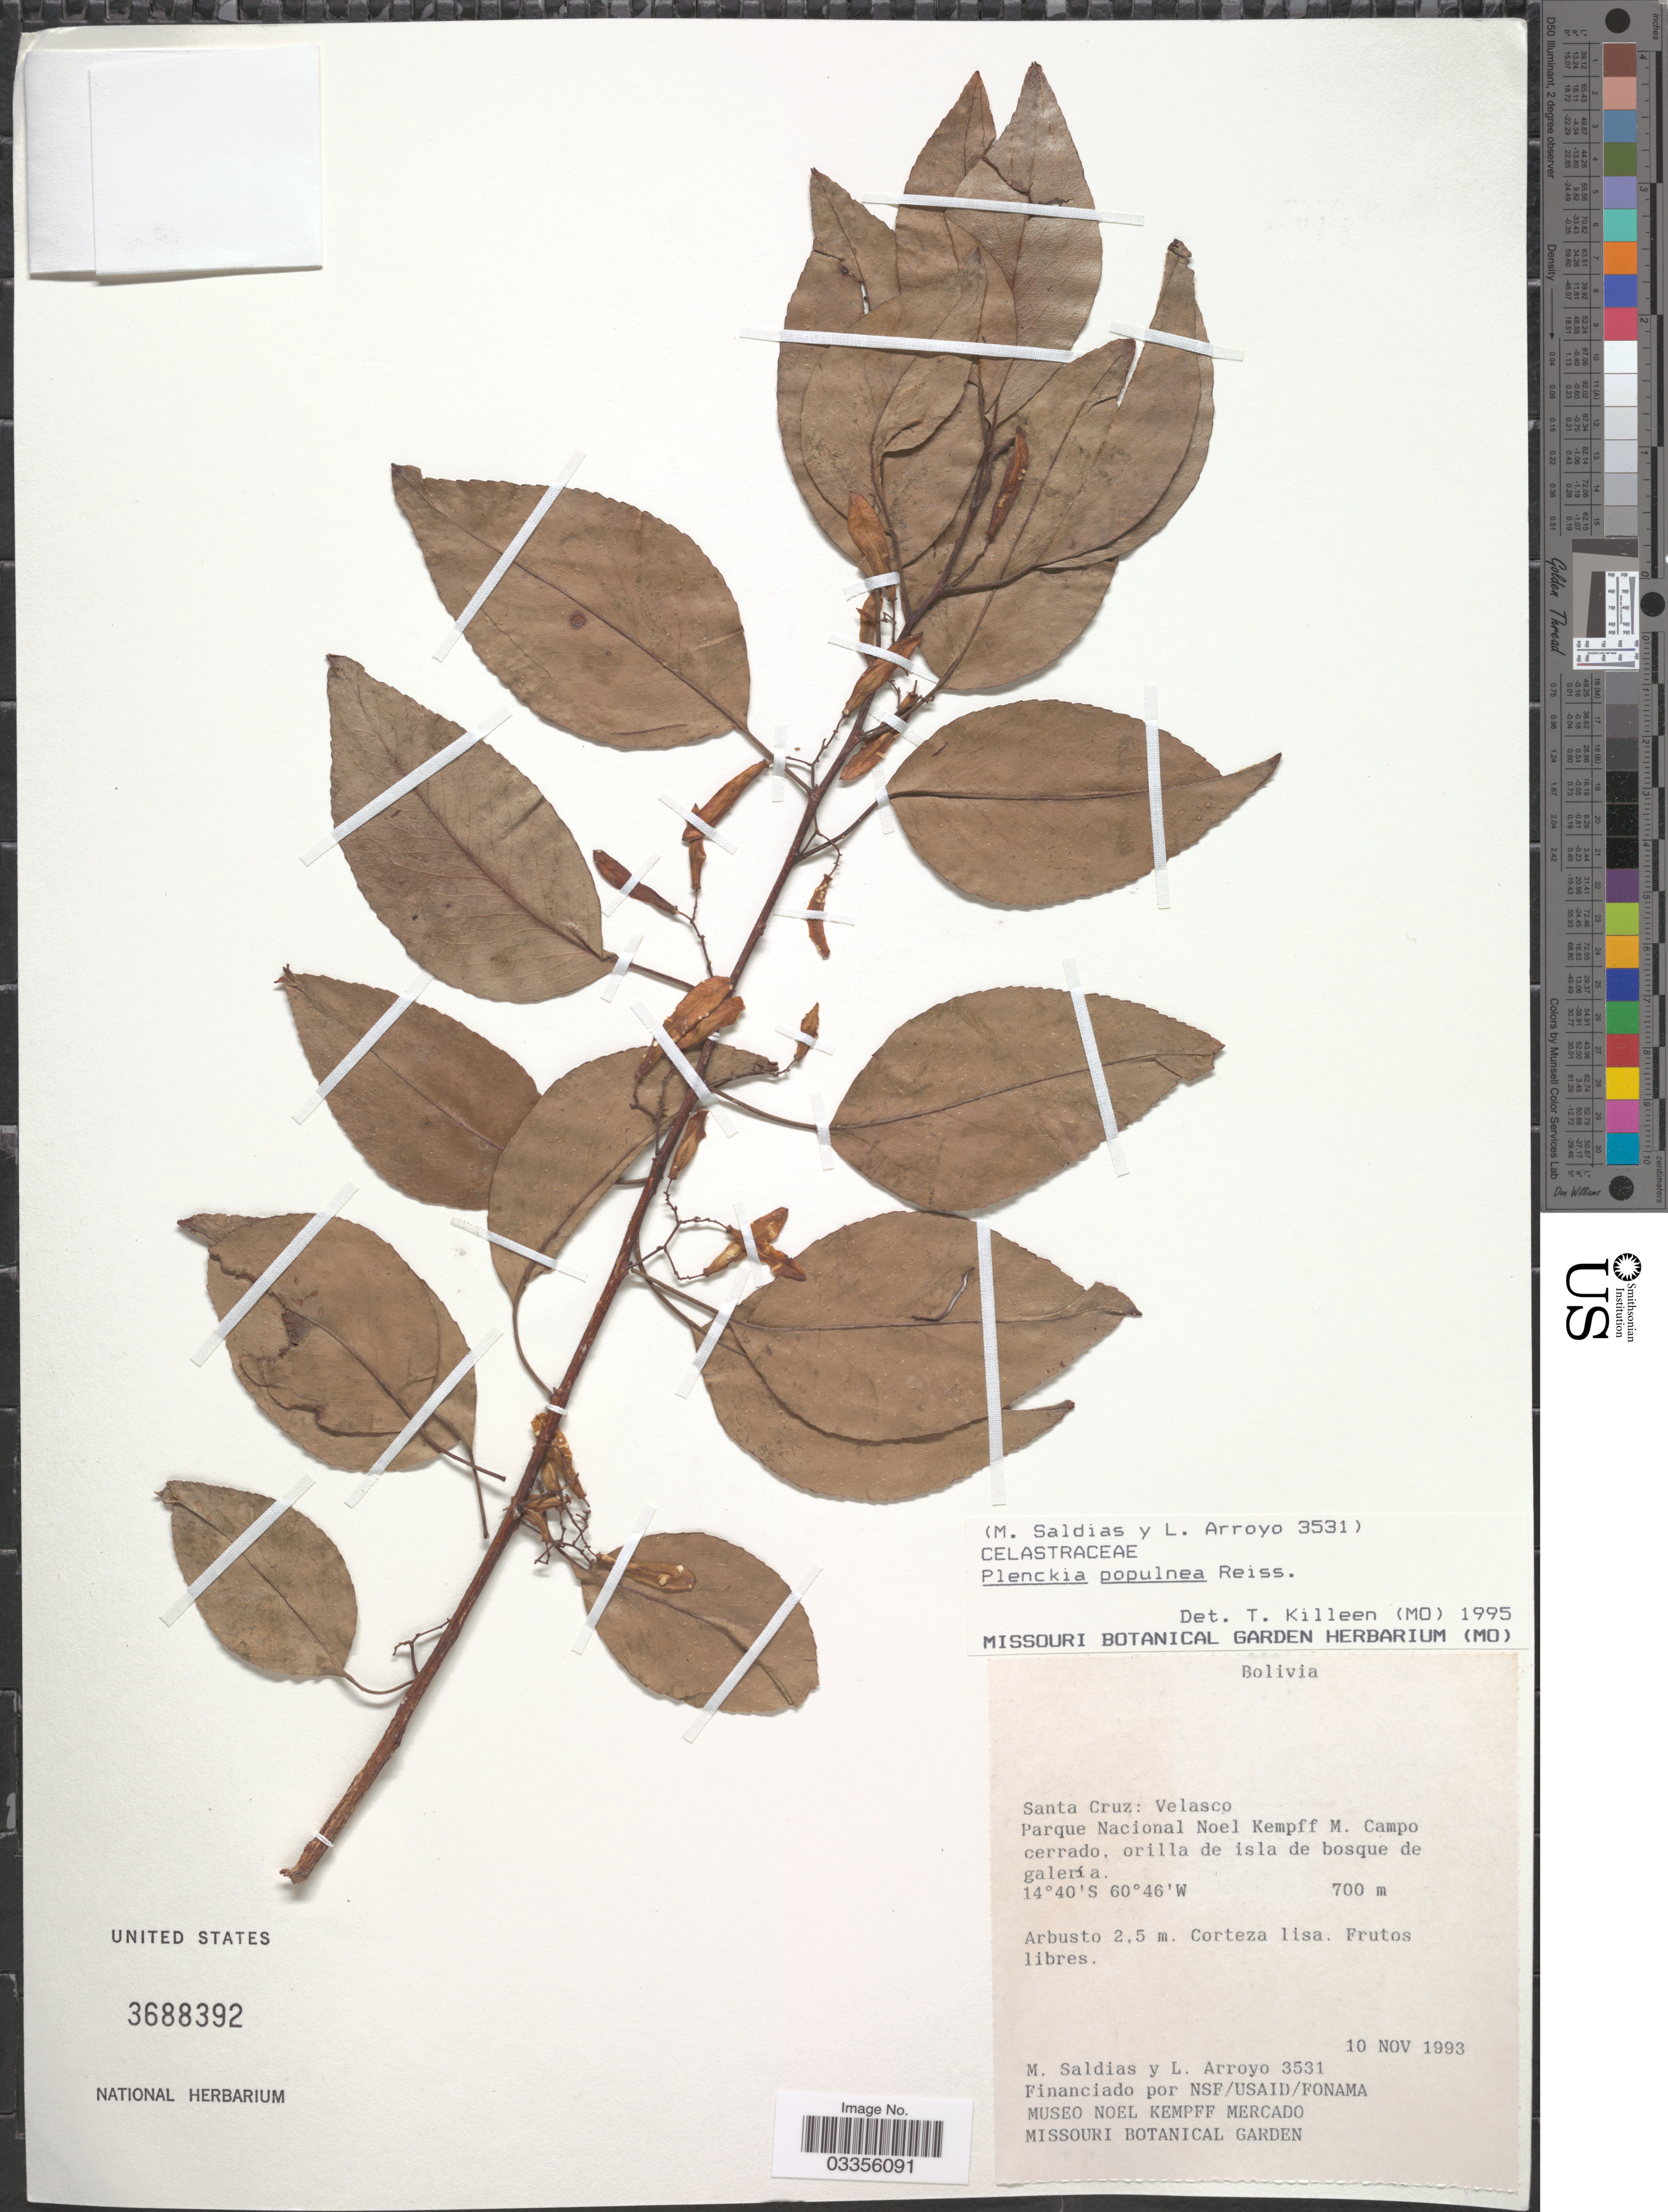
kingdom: Plantae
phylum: Tracheophyta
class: Magnoliopsida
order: Celastrales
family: Celastraceae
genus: Plenckia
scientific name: Plenckia populnea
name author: Reissek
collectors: M. Saldias & L. Arroyo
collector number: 3531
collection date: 1993-11-10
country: Bolivia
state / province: Santa Cruz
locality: Velasco. Parque Nacional Noel Kempff M. Campo cerrado.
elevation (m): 700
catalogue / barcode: US 3688392